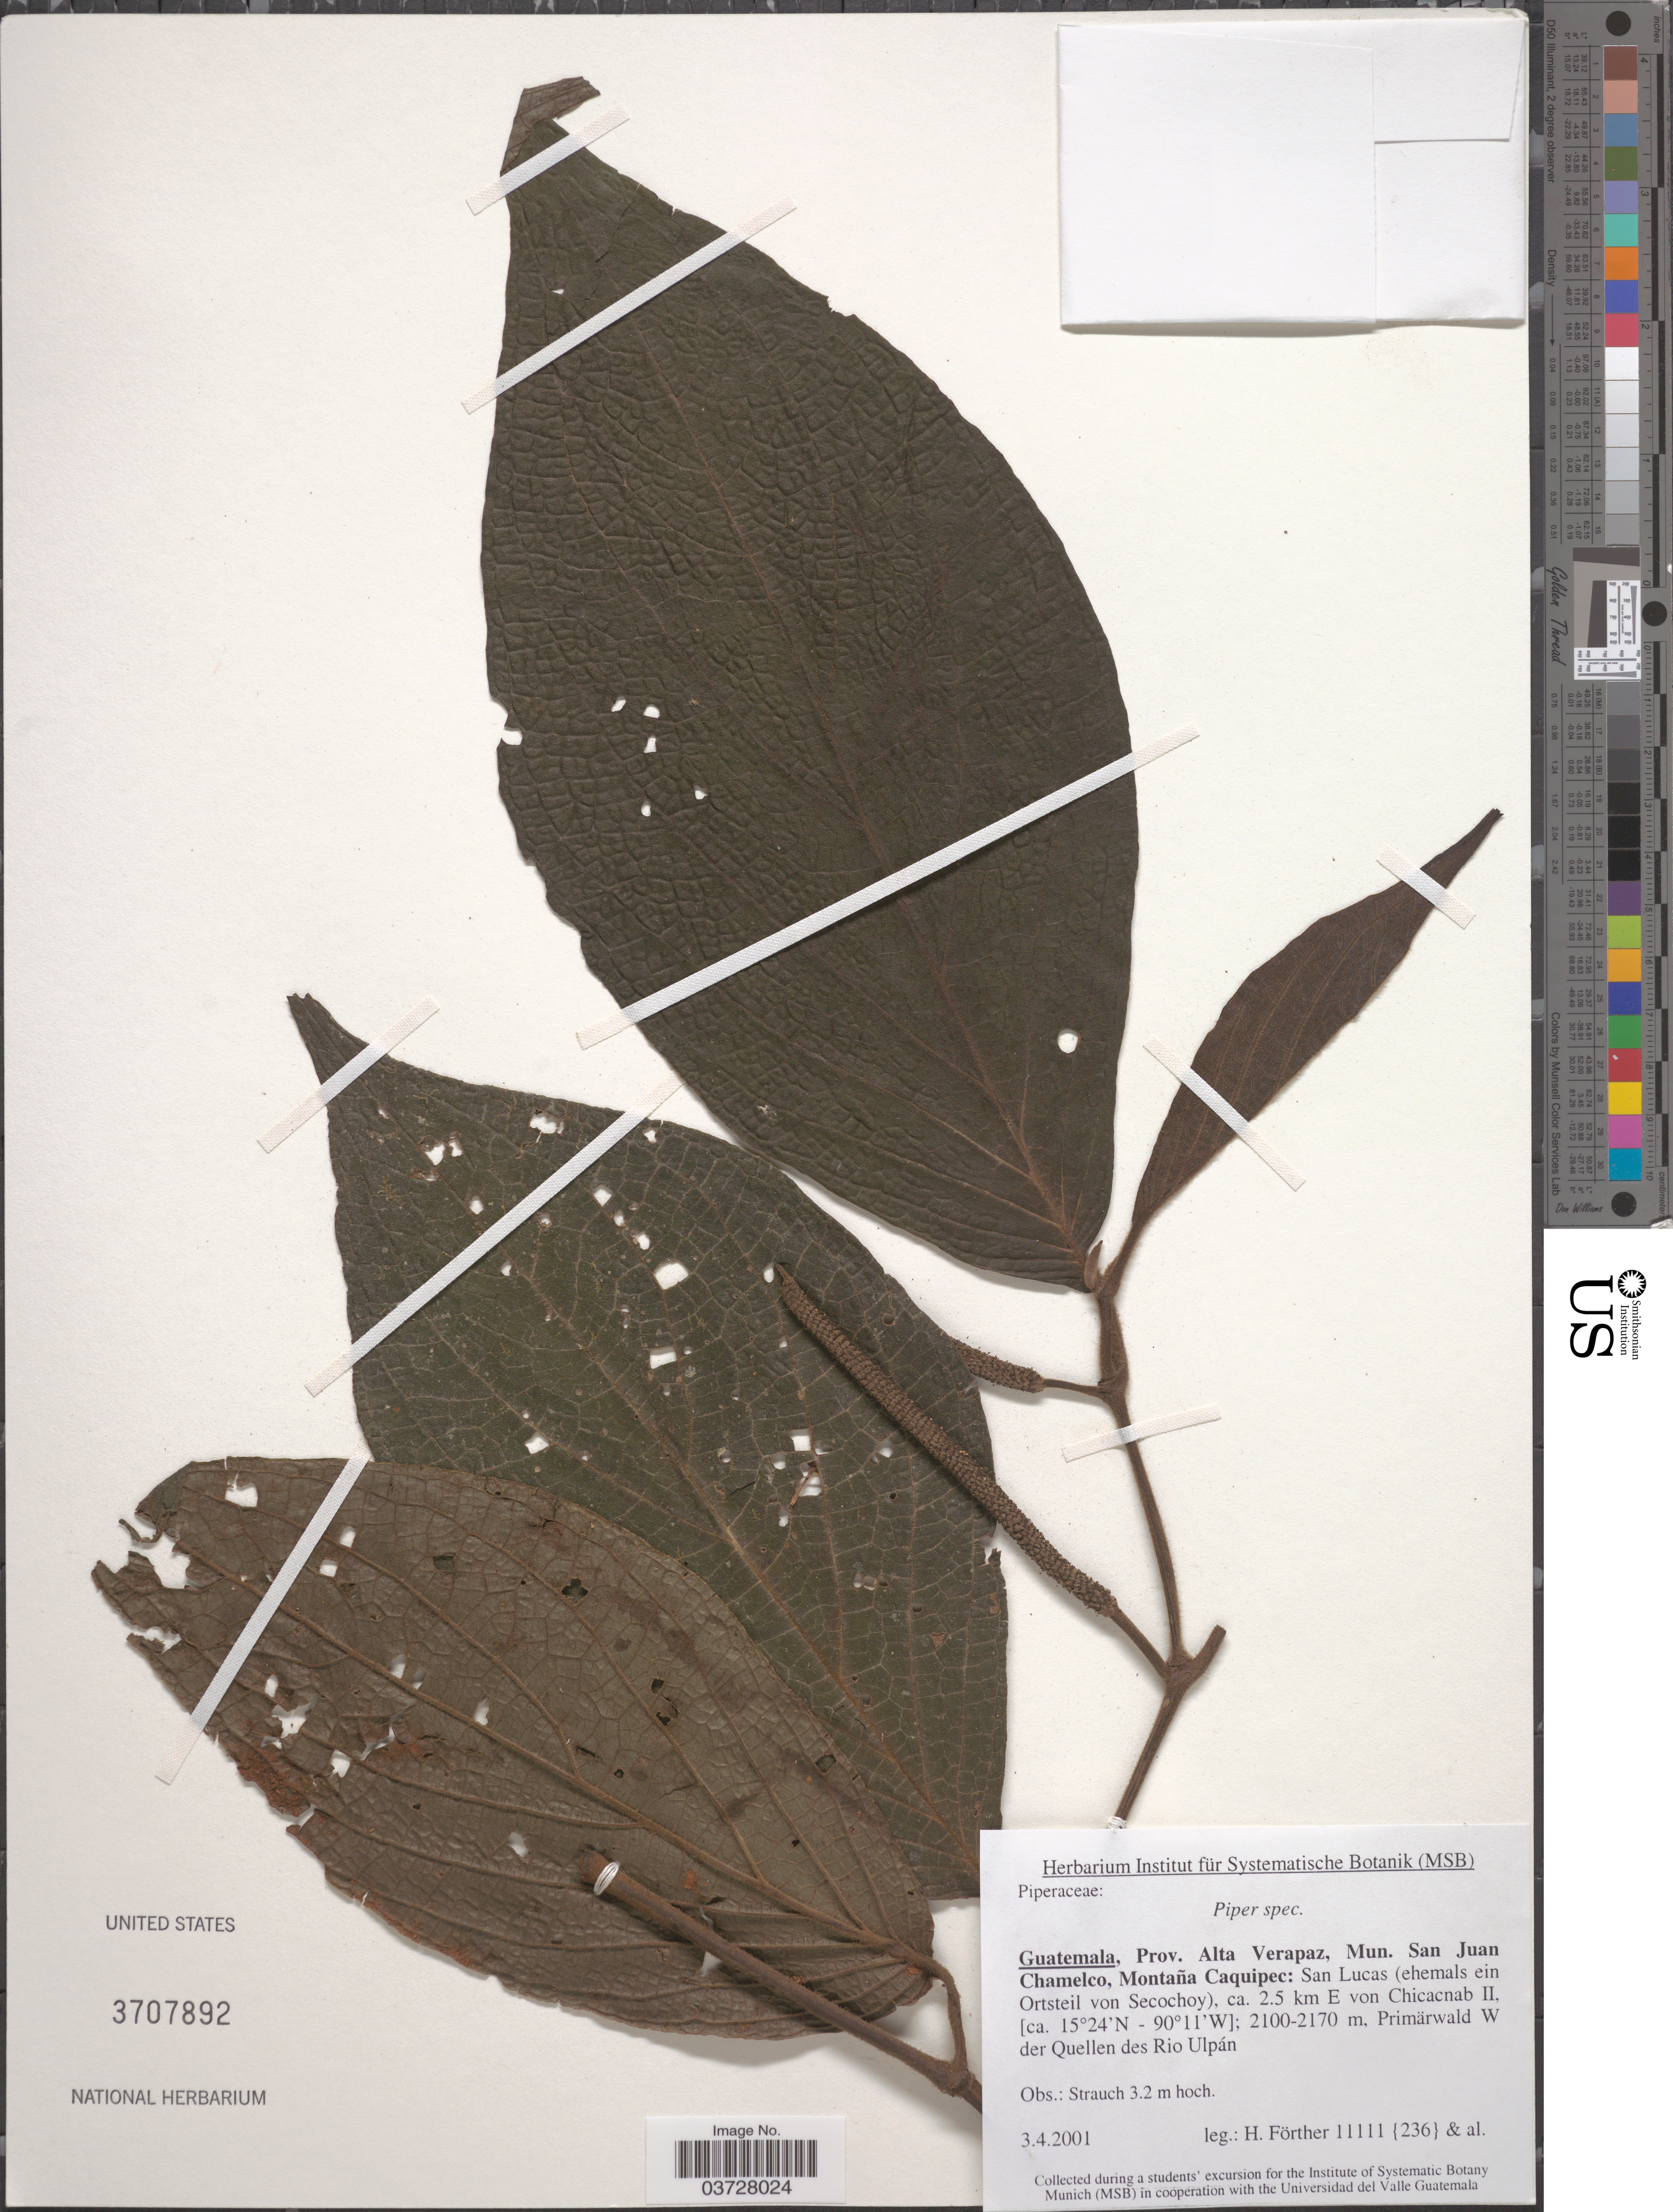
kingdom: Plantae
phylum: Tracheophyta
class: Magnoliopsida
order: Piperales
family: Piperaceae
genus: Piper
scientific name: Piper sp.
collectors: H. Förther & et al.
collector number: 11111{236}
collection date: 2001-04-03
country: Guatemala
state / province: Alta Verapaz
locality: Mun. San Juan Chamelco, Montaña Caquipec: San Lucas (ehemals ein Ortsteil von Secochoy), ca. 2.5 km E von Chicacnab II. Primärwald W der Quellen des Rio Ulpán.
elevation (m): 2100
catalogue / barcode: US 3707892